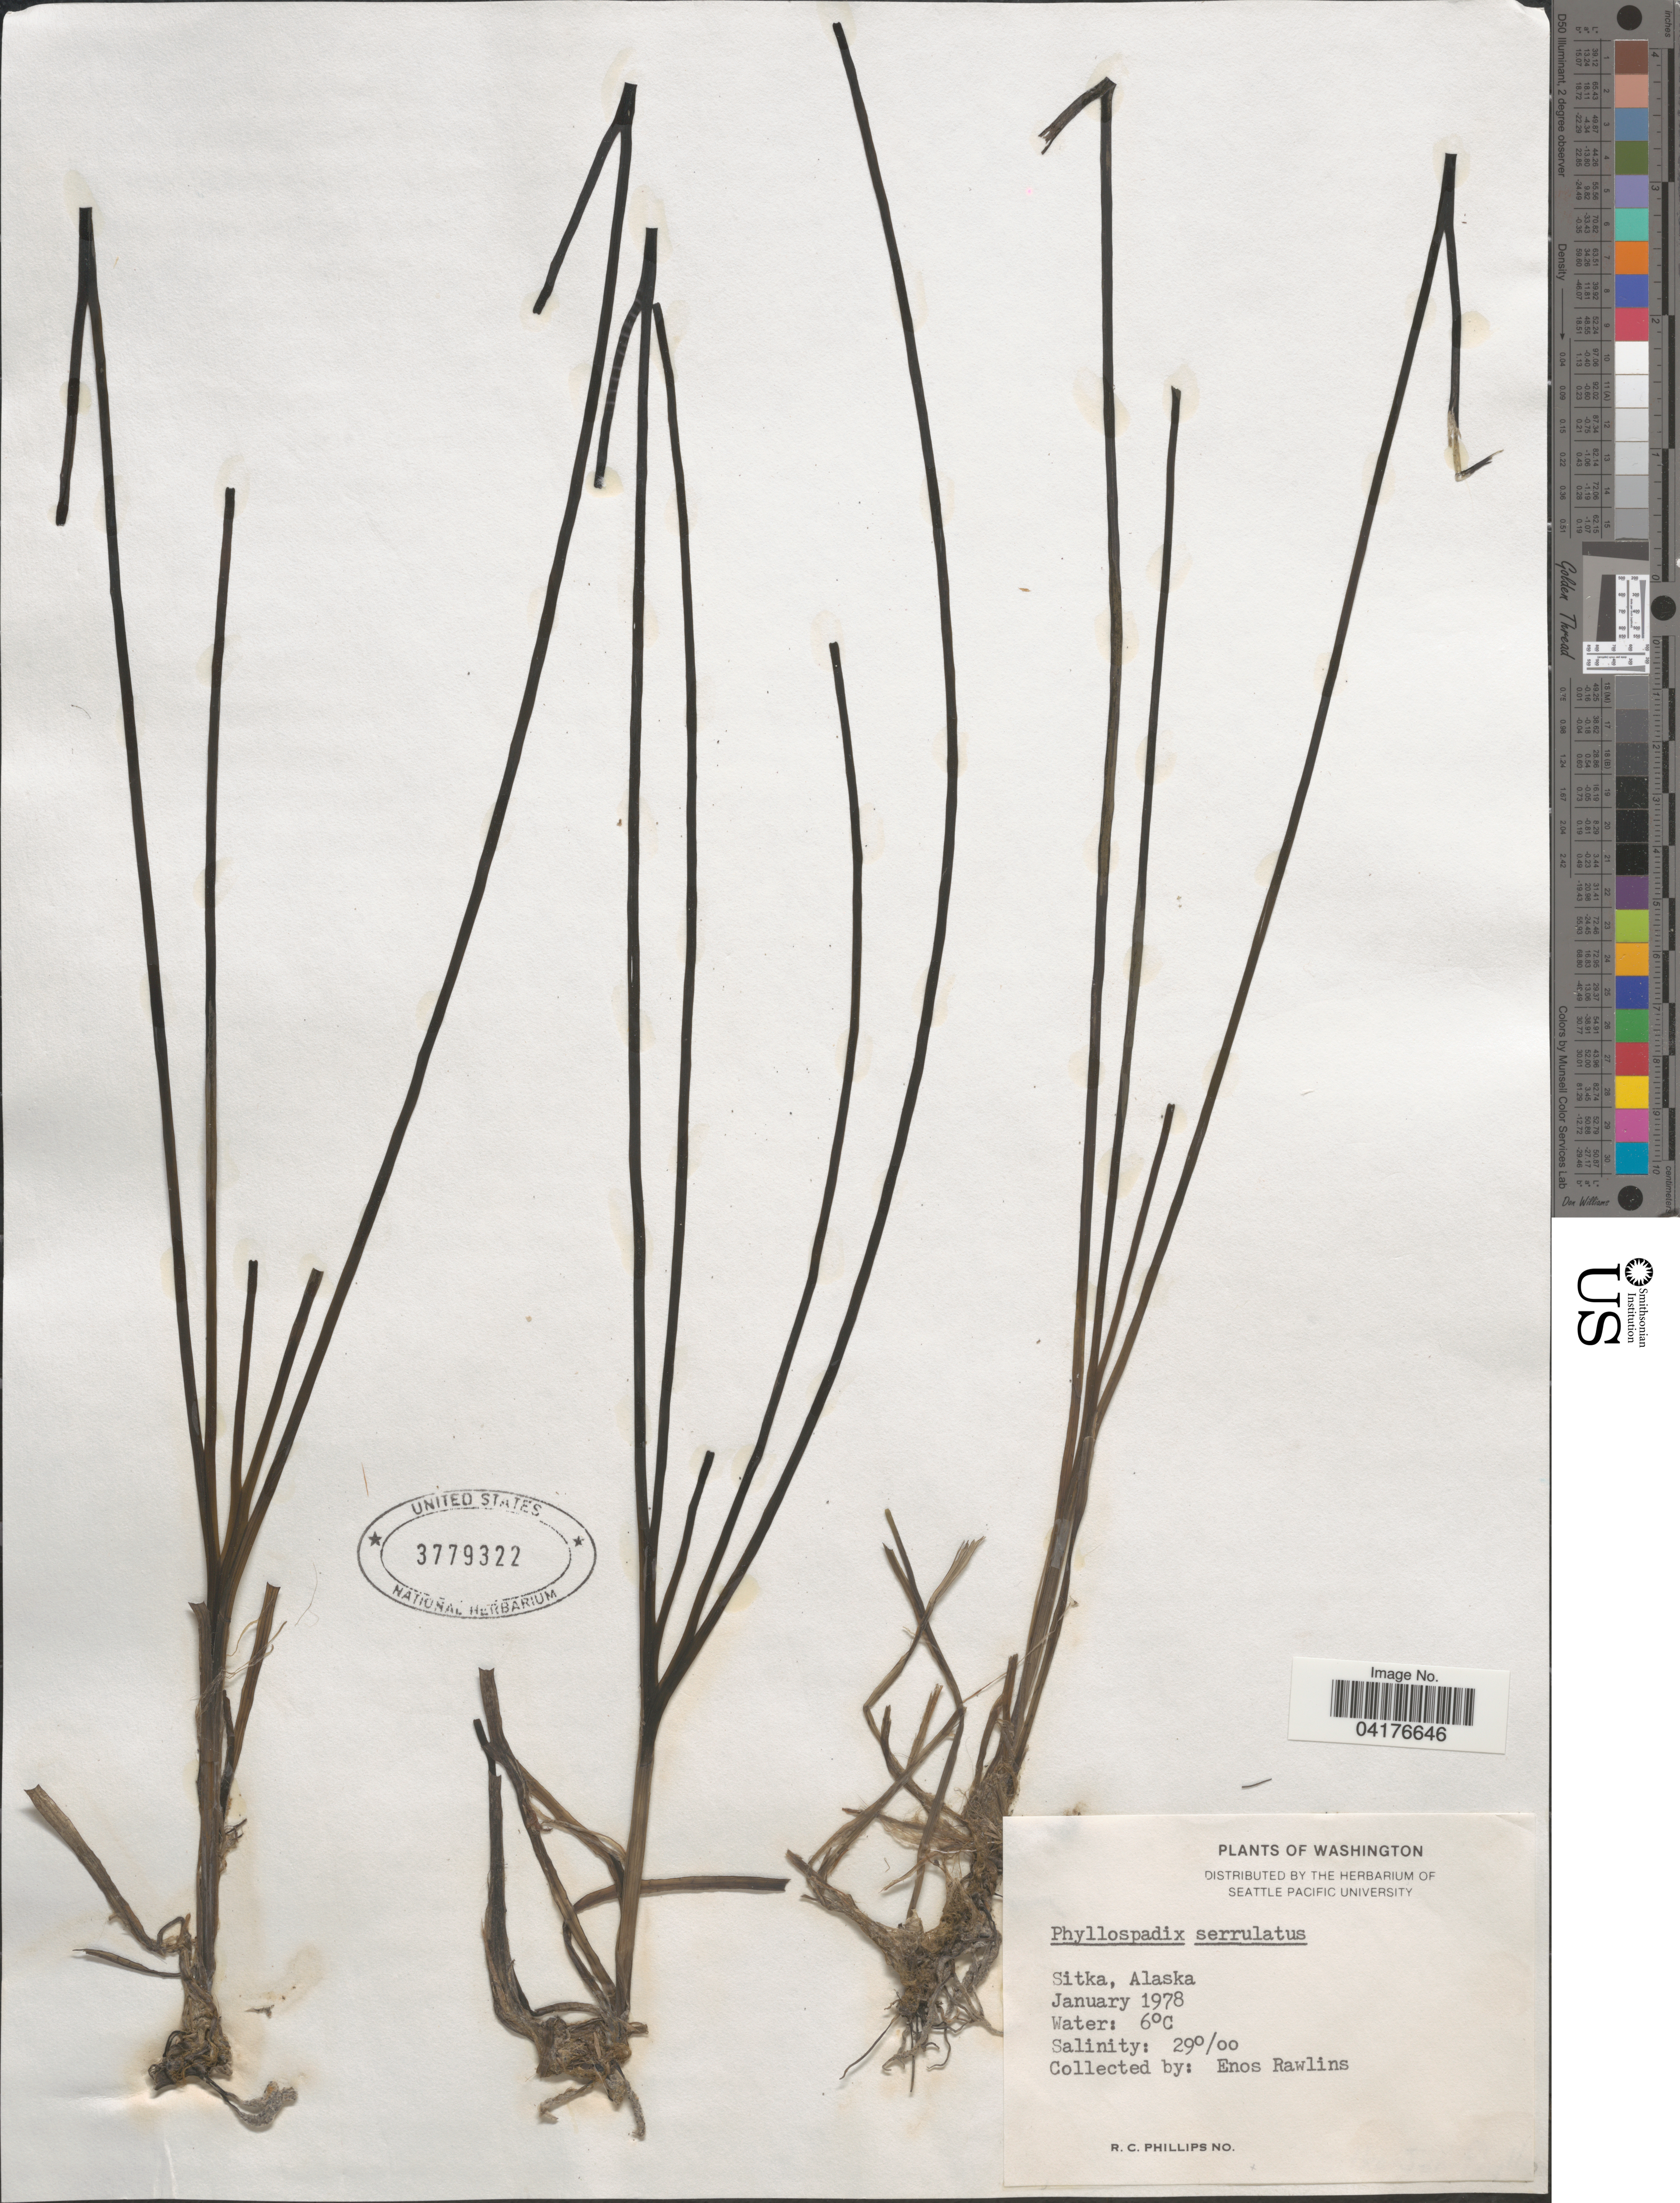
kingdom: Plantae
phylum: Tracheophyta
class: Liliopsida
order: Alismatales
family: Zosteraceae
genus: Phyllospadix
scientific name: Phyllospadix serrulatus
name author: Rupr.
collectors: E. Rawlins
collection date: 1978-01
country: United States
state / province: Alaska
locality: Sitka.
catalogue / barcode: US 3779322